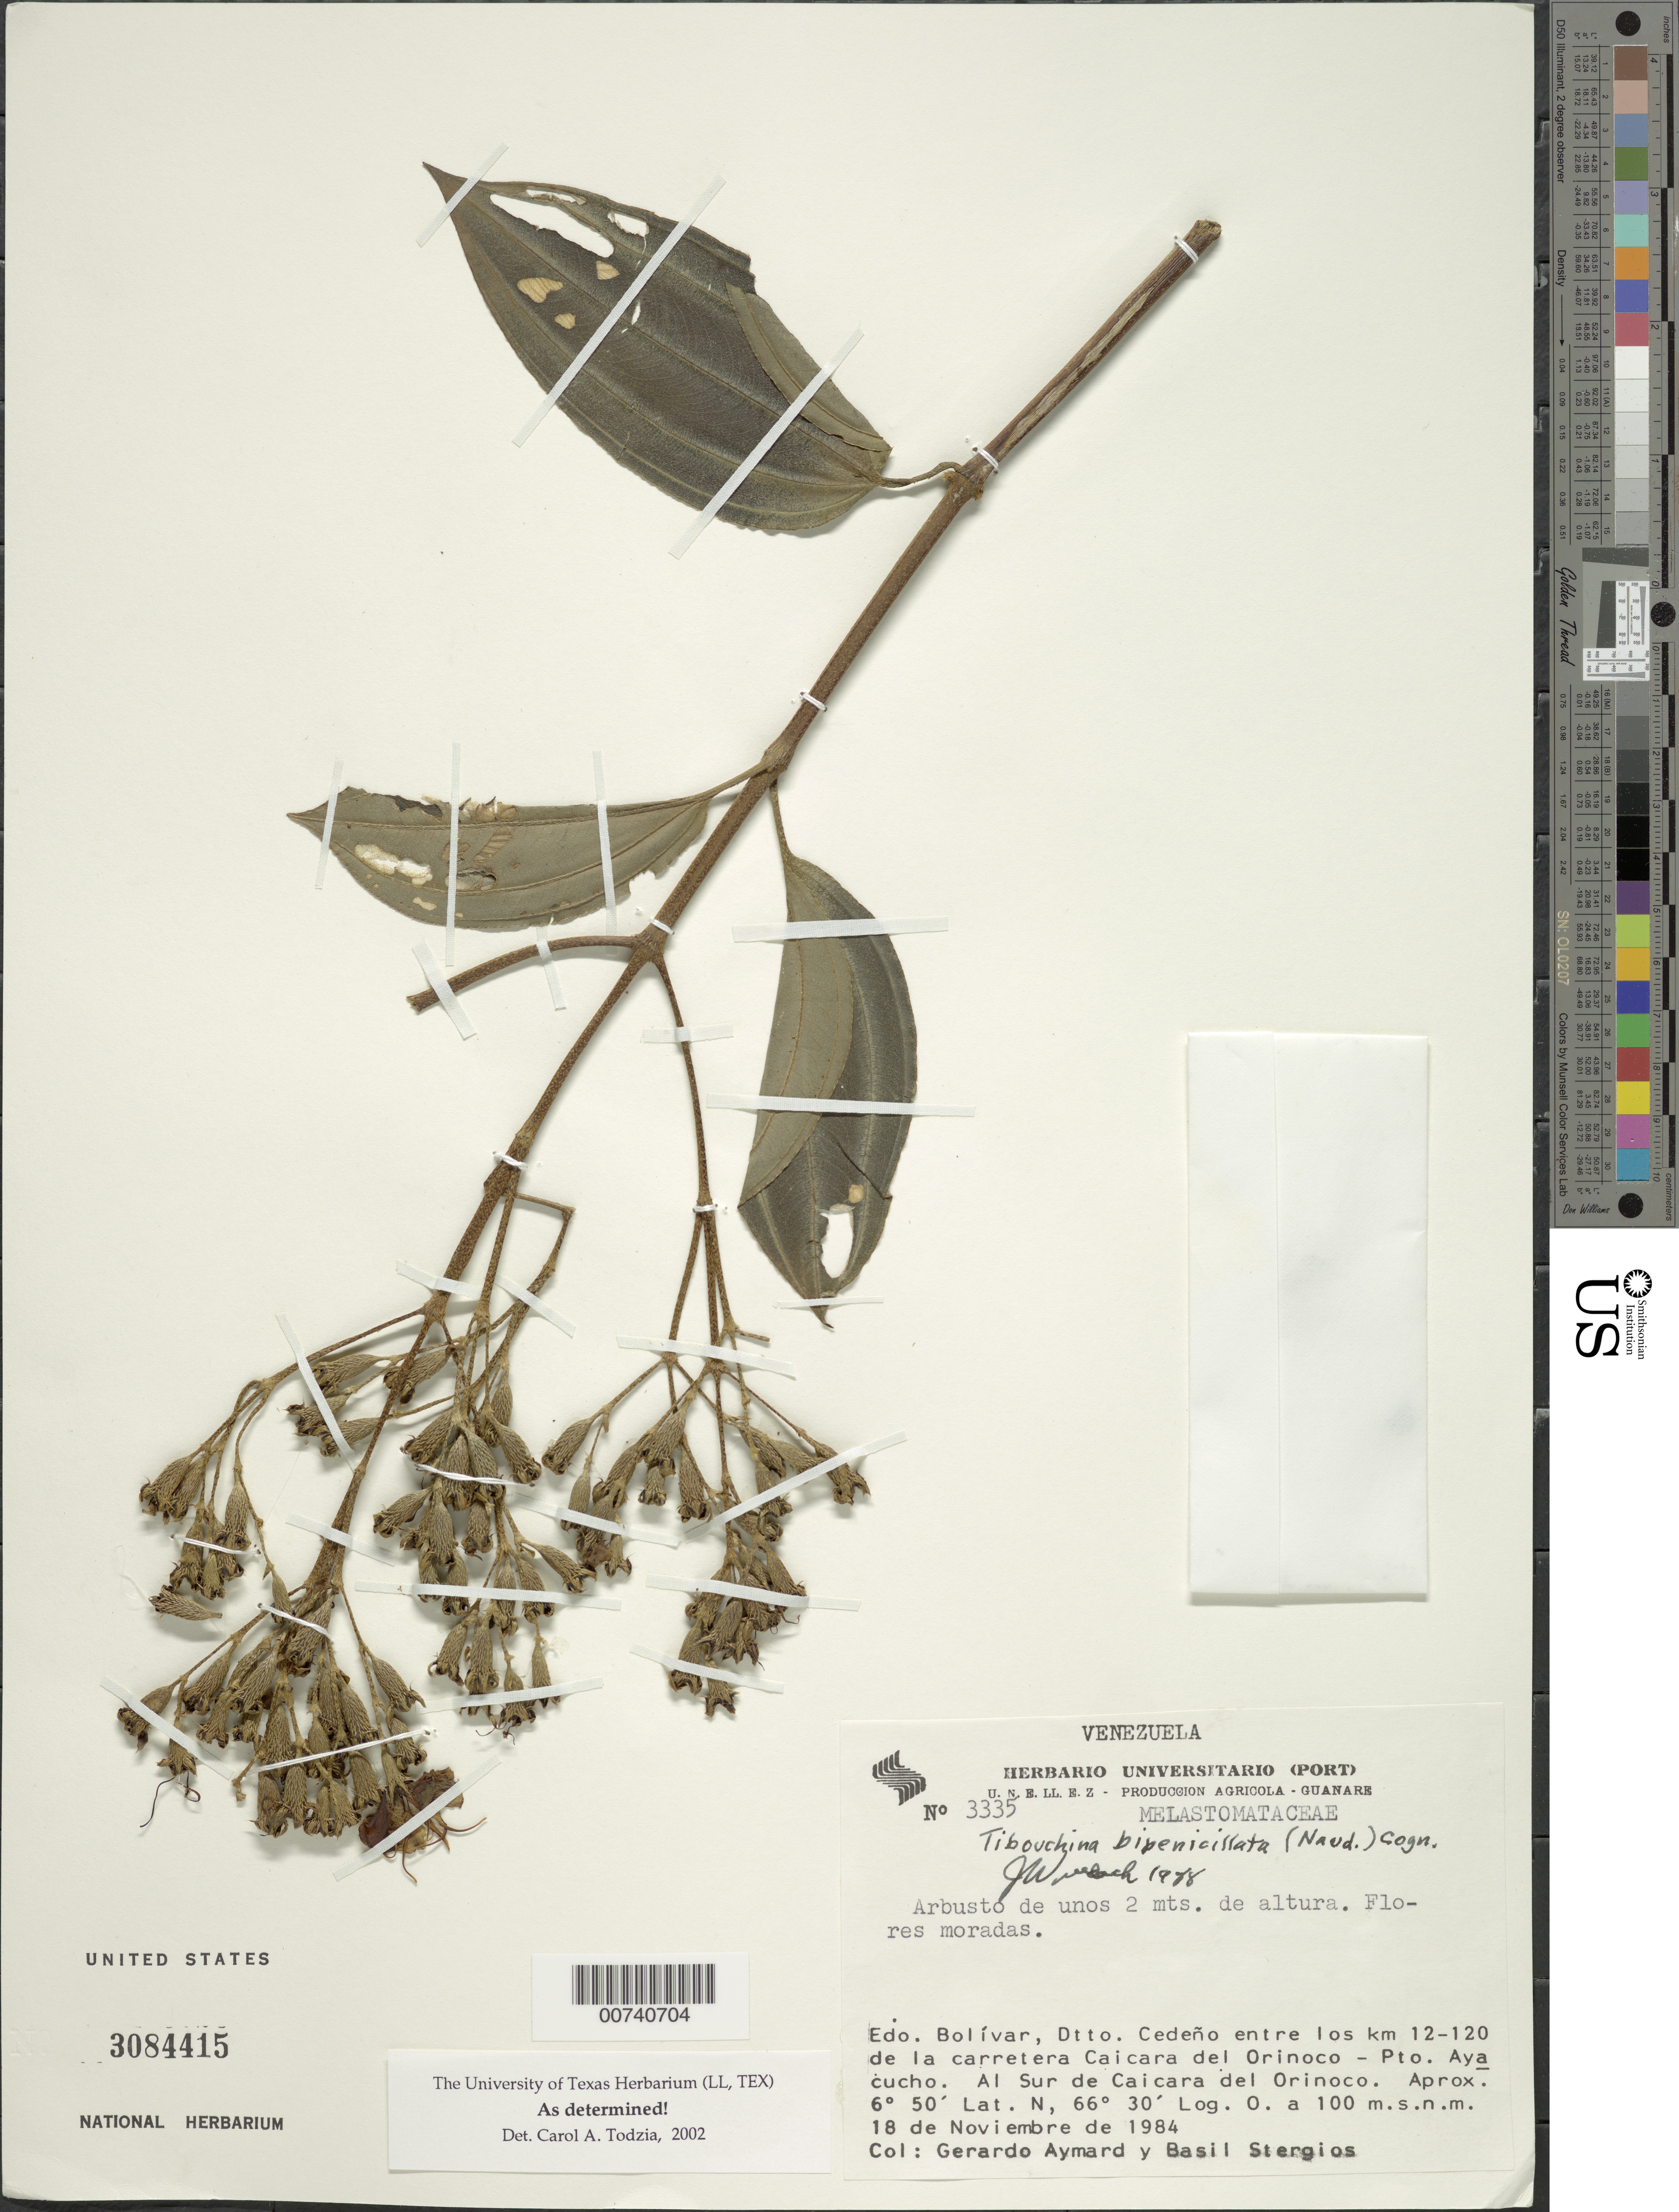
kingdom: Plantae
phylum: Tracheophyta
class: Magnoliopsida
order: Myrtales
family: Melastomataceae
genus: Tibouchina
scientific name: Tibouchina bipenicillata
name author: (Naudin) Cogn.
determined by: Todzia, C. A., (TEX), University of Texas Austin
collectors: G. A. Aymard & B. G. Stergios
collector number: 3335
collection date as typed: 18-Nov-84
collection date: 1984-11-18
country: Venezuela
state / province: Bolívar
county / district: Cedeño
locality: Caicara del Orinoco - Puerto Ayacucho carretera, km 12-120, S de Caicara del Orinoco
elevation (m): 100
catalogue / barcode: US 3084415